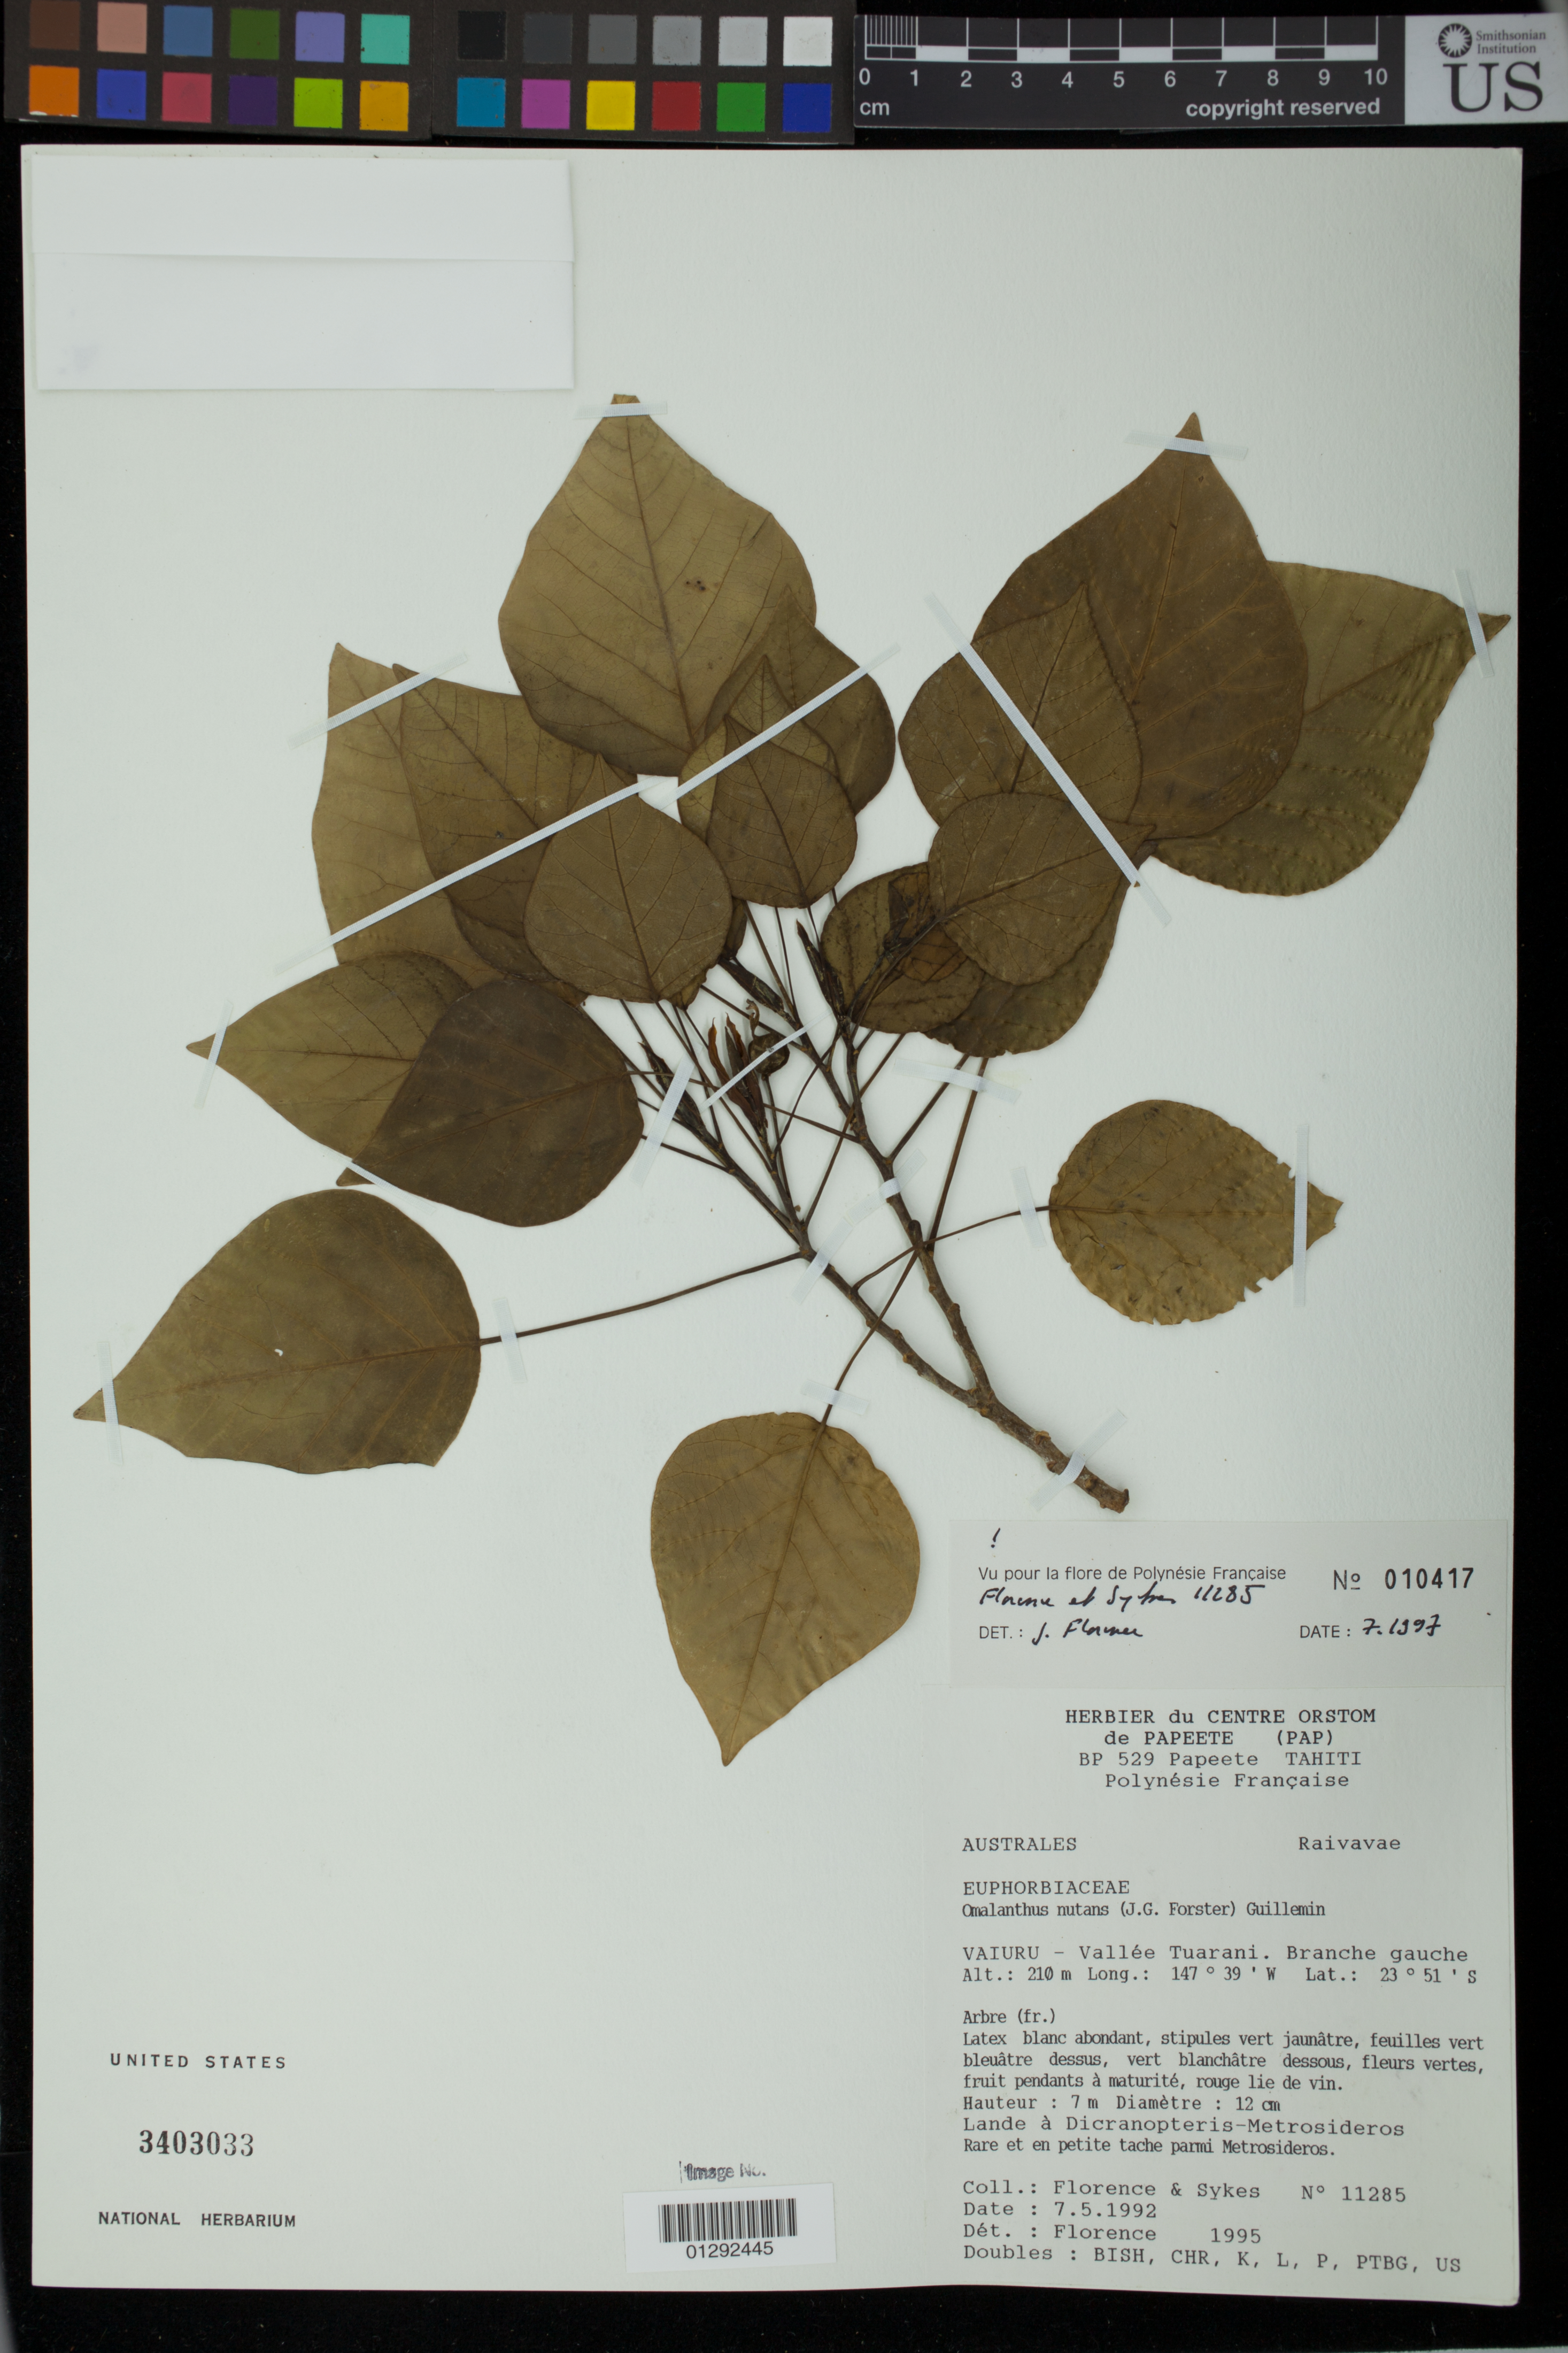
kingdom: Plantae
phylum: Tracheophyta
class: Magnoliopsida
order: Malpighiales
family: Euphorbiaceae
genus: Homalanthus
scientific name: Homalanthus nutans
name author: (G. Forst.) Guill.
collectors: -. Florence & Sykes, --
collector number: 11285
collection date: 1992-05-07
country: French Polynesia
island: Raivavae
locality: Raivavae. Vaiuru - Valee Tuarani.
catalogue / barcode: US 3403033